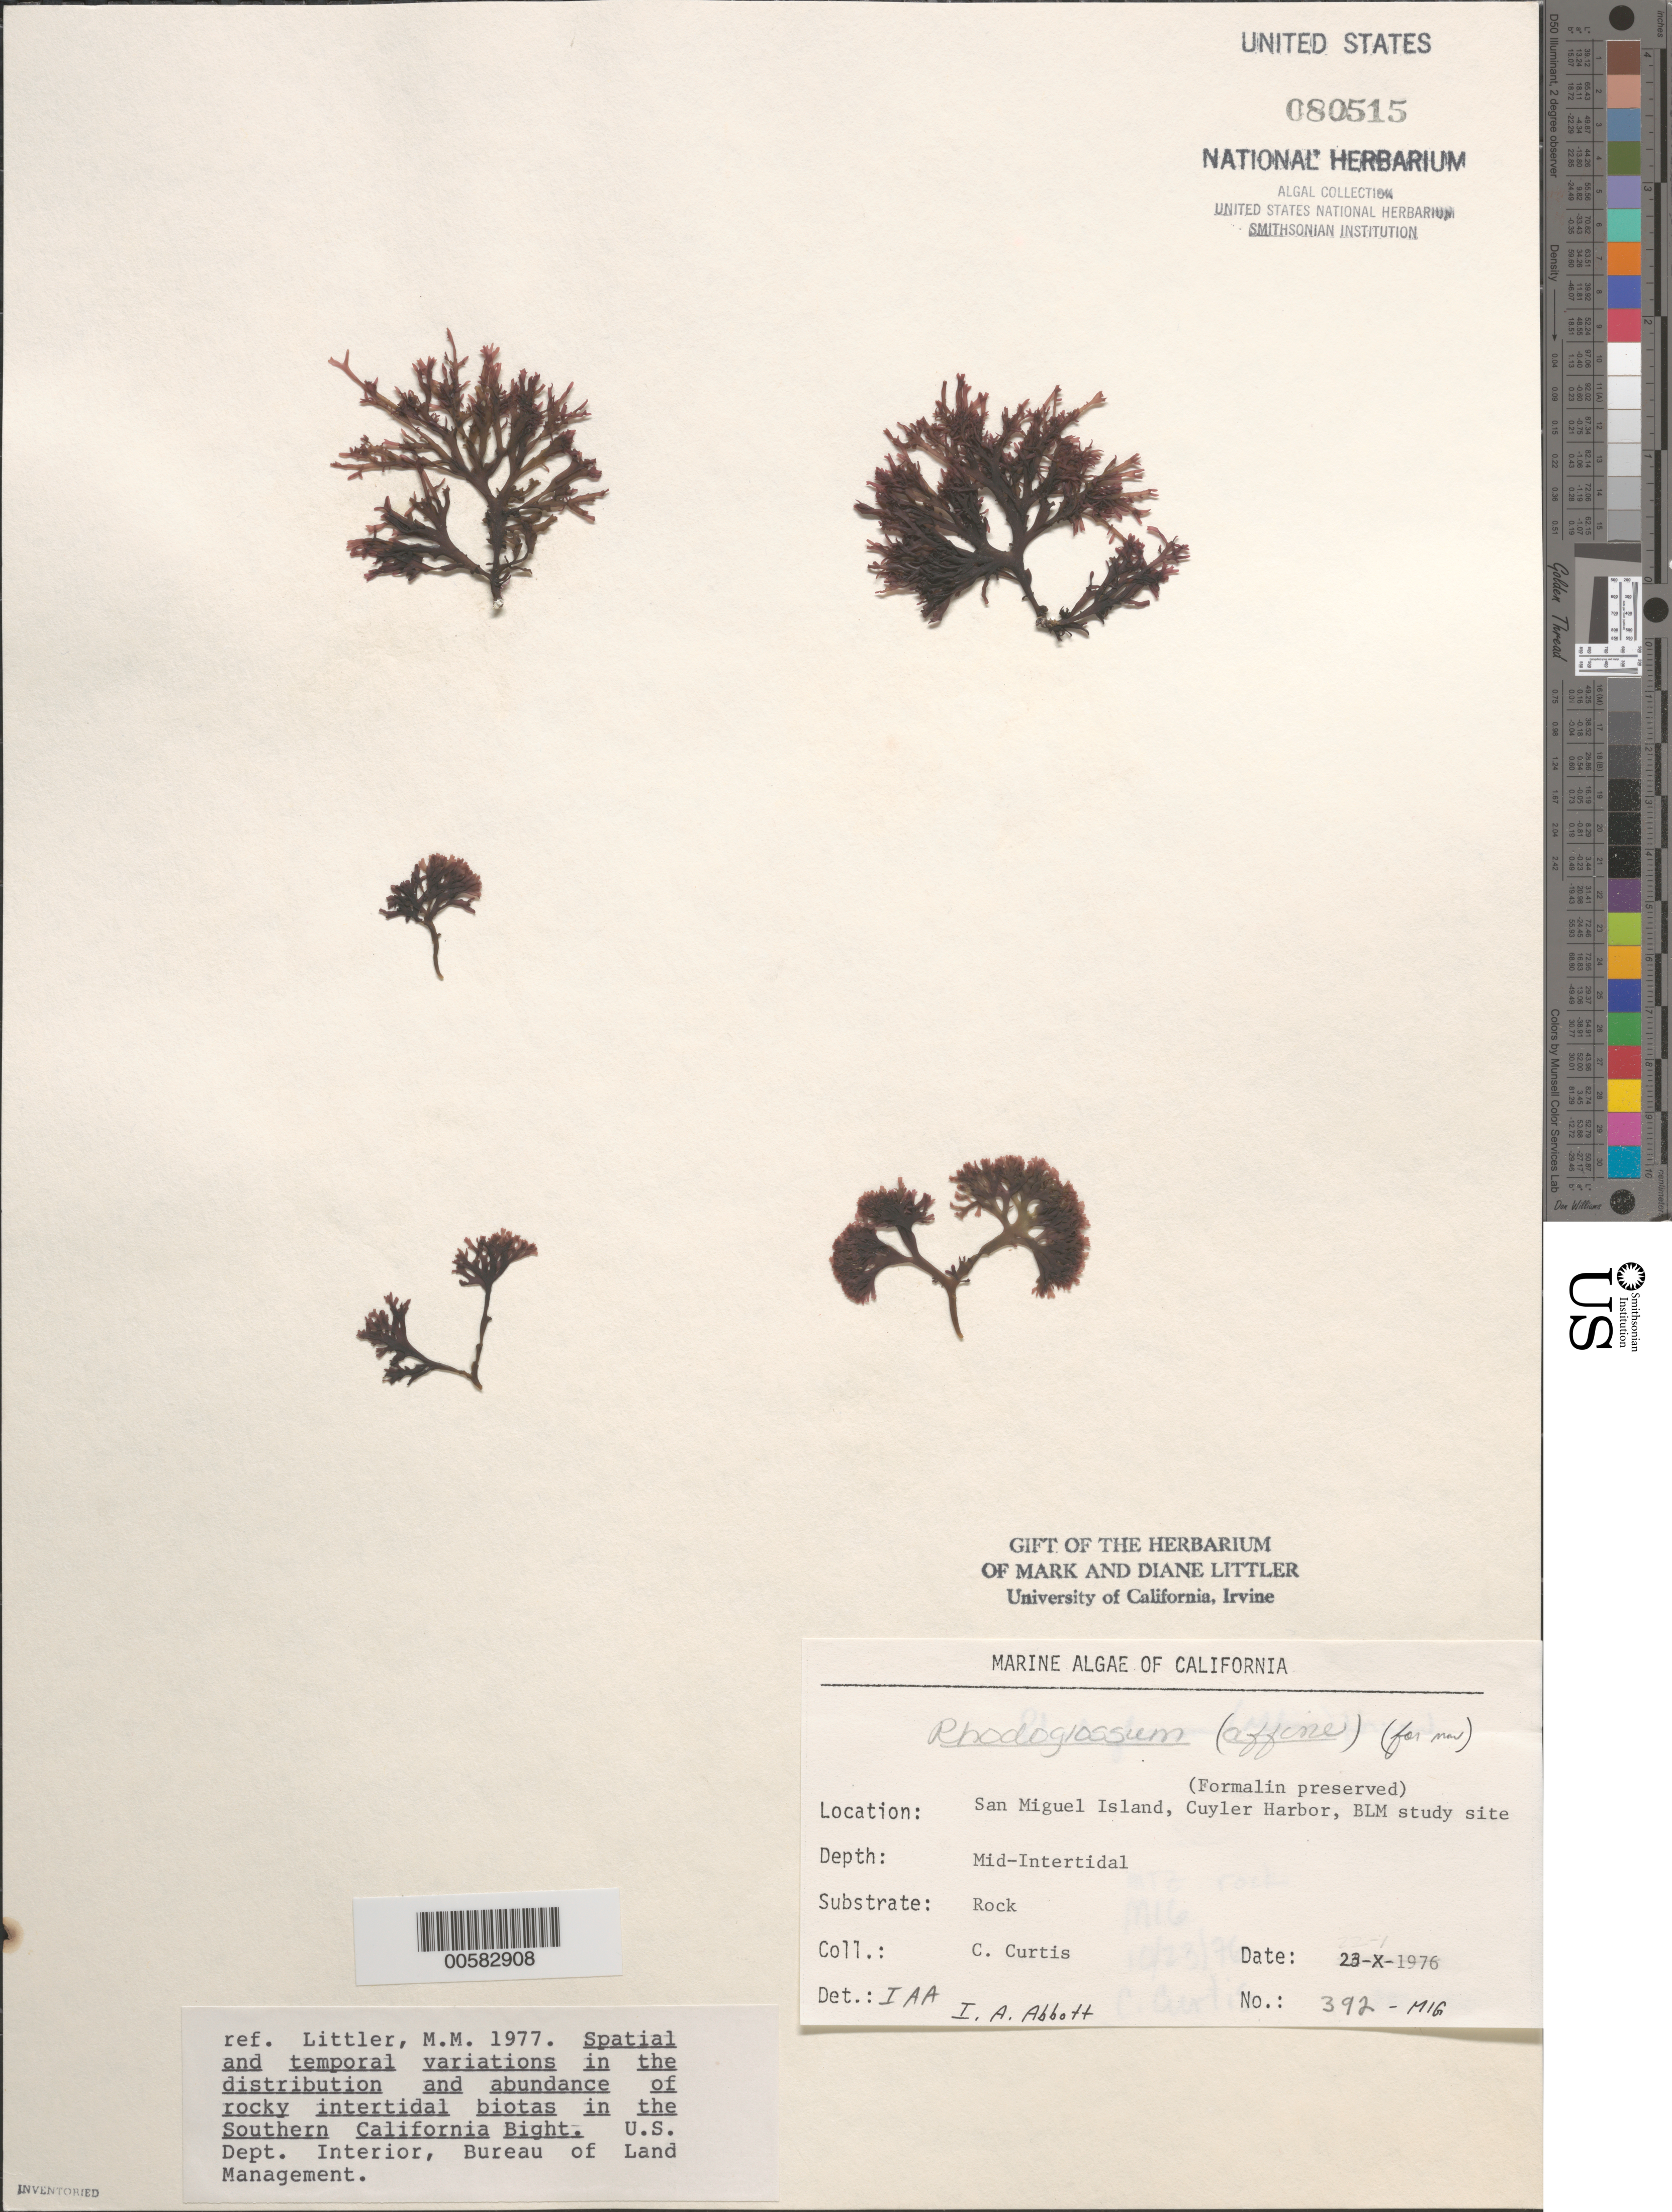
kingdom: Plantae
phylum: Rhodophyta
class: Florideophyceae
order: Gigartinales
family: Gigartinaceae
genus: Mazzaella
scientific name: Mazzaella affinis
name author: (Harvey) Fredericq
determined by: Algae name updating Project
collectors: C. Curtis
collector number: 392-mig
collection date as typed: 23 Oct 1976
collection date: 1976-10-23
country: United States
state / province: California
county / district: Santa Barbara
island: San Miguel Island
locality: Cuyler Harbor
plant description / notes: BLM-SOCALBIGHT Rocky Intertidal Survey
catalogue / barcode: US 80515